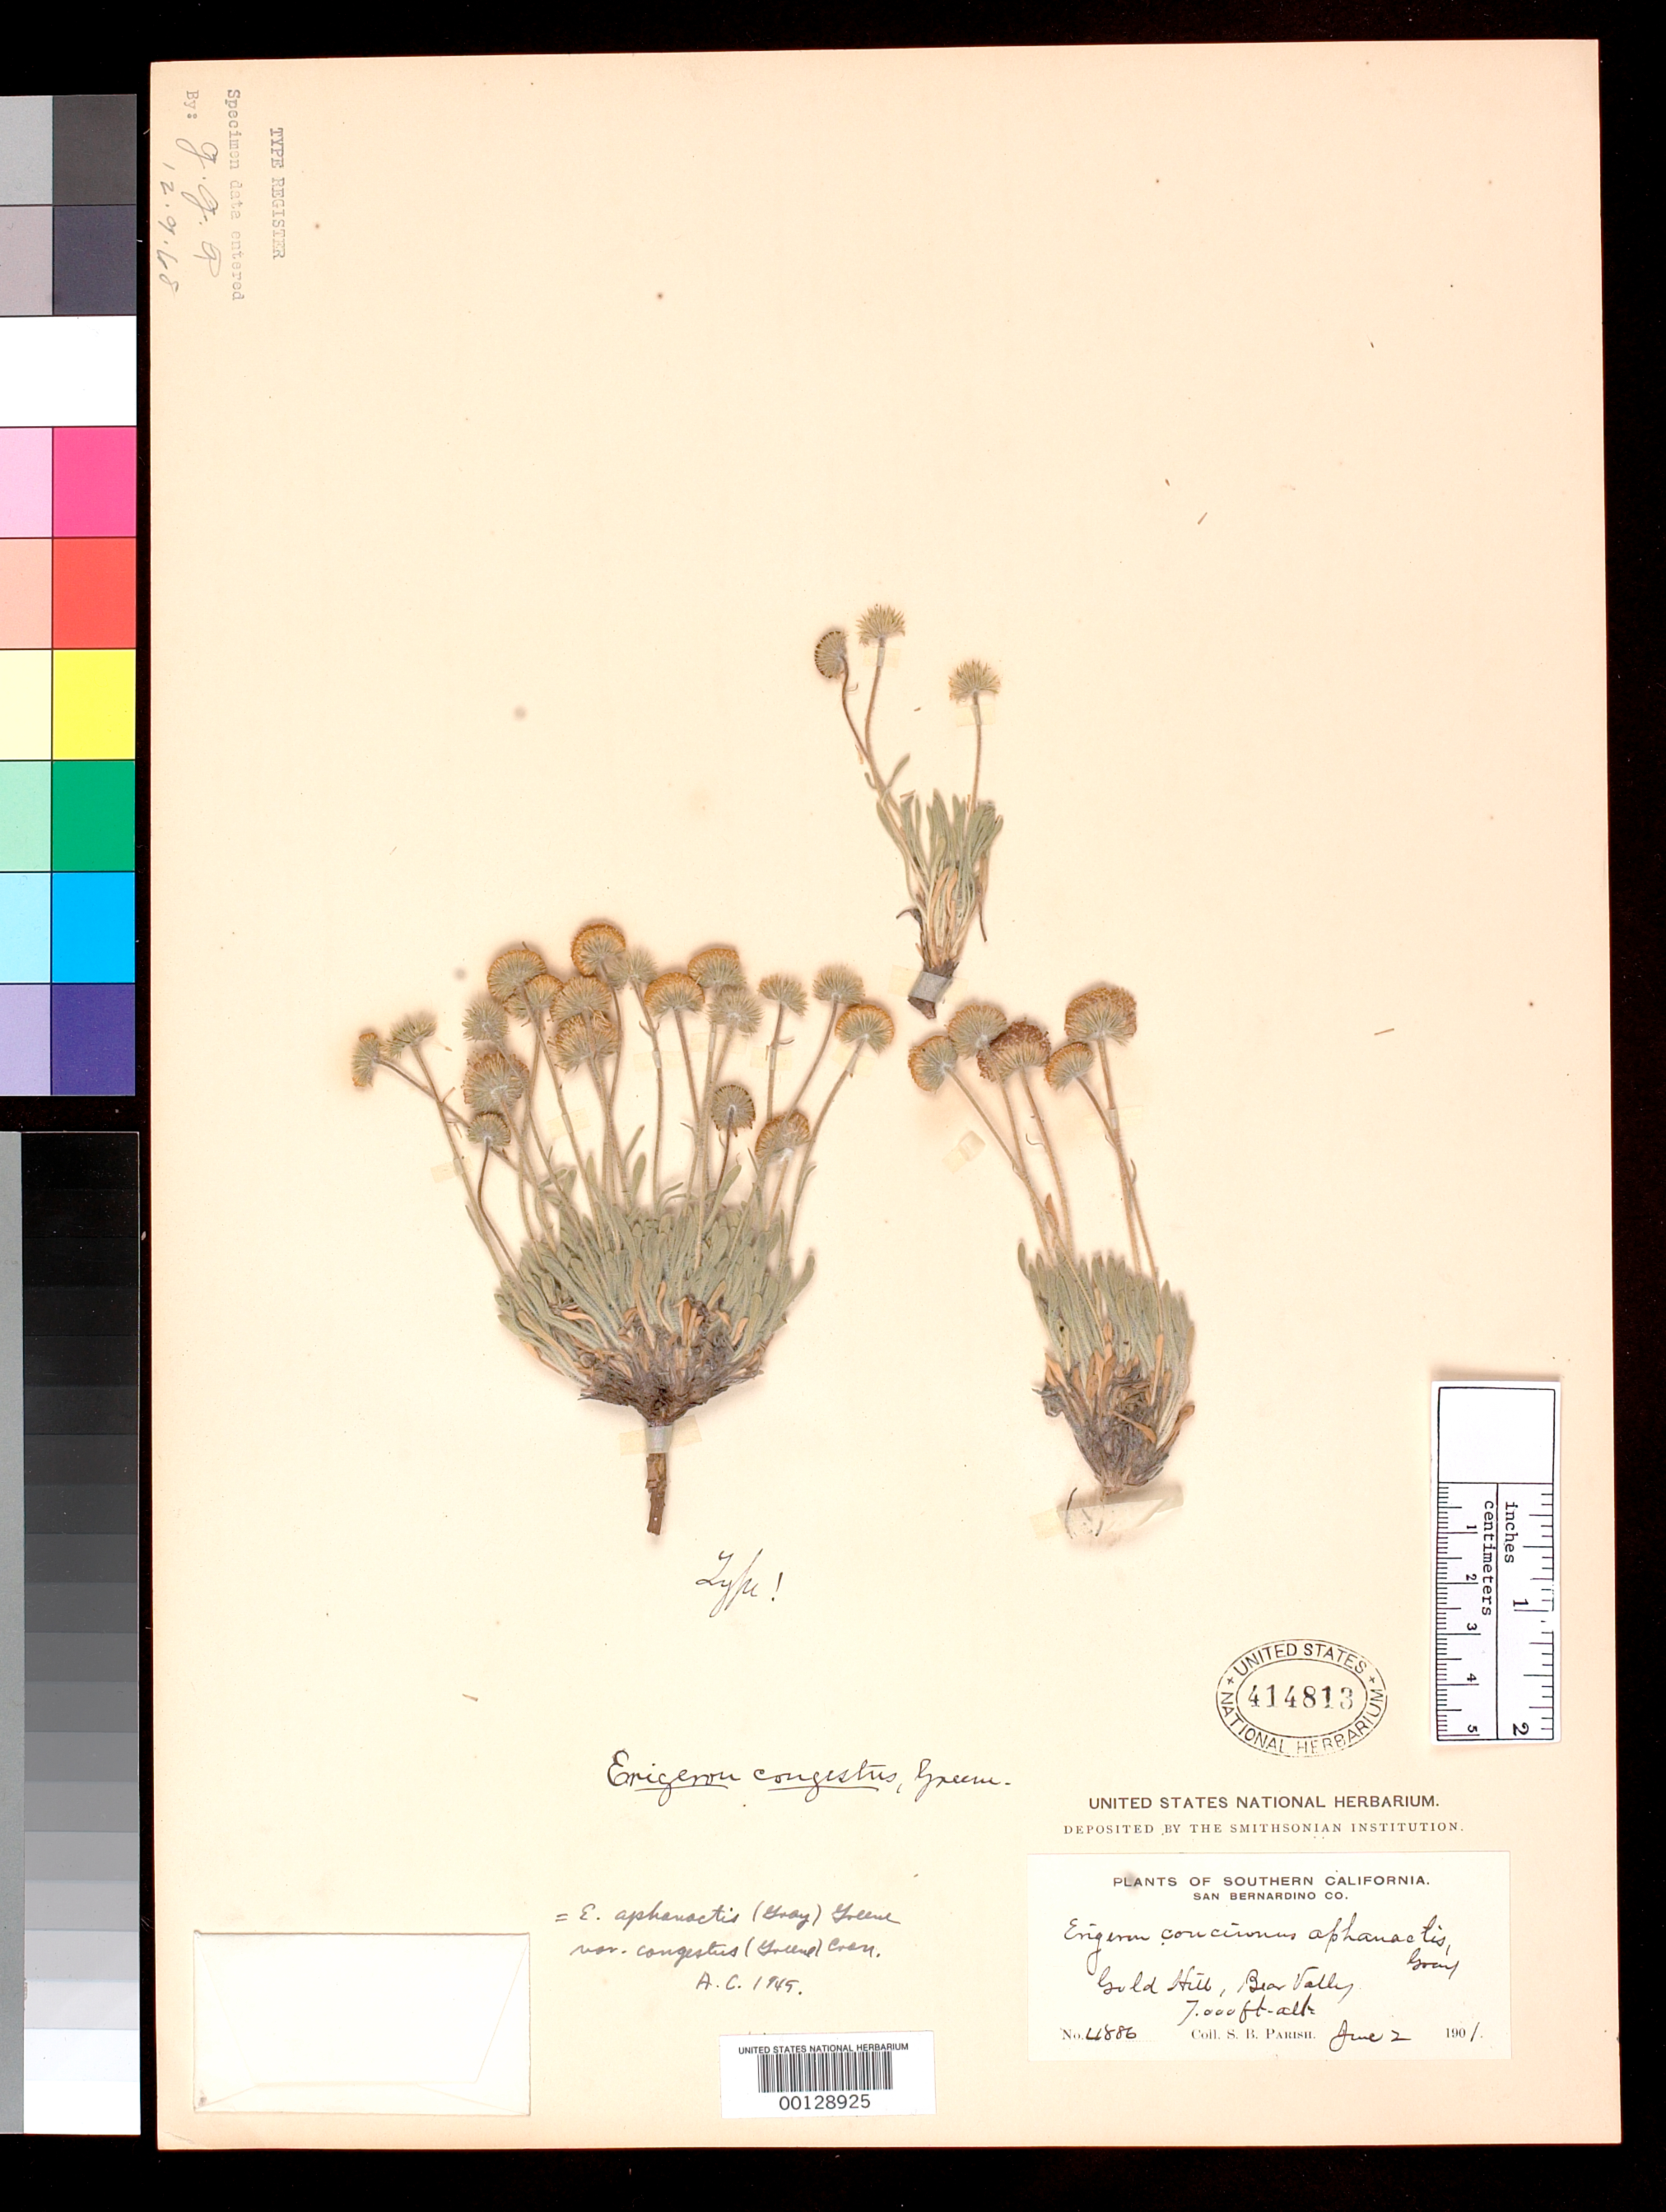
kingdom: Plantae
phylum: Tracheophyta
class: Magnoliopsida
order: Asterales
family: Asteraceae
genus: Erigeron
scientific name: Erigeron congestus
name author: Greene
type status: Isotype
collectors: S. B. Parish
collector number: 4886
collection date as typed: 02 Jun 1901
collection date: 1901-06-02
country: United States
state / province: California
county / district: San Bernardino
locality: Gold Hill, Bear Valley, San Bernadino Mountains.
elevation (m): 2134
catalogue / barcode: US 414813